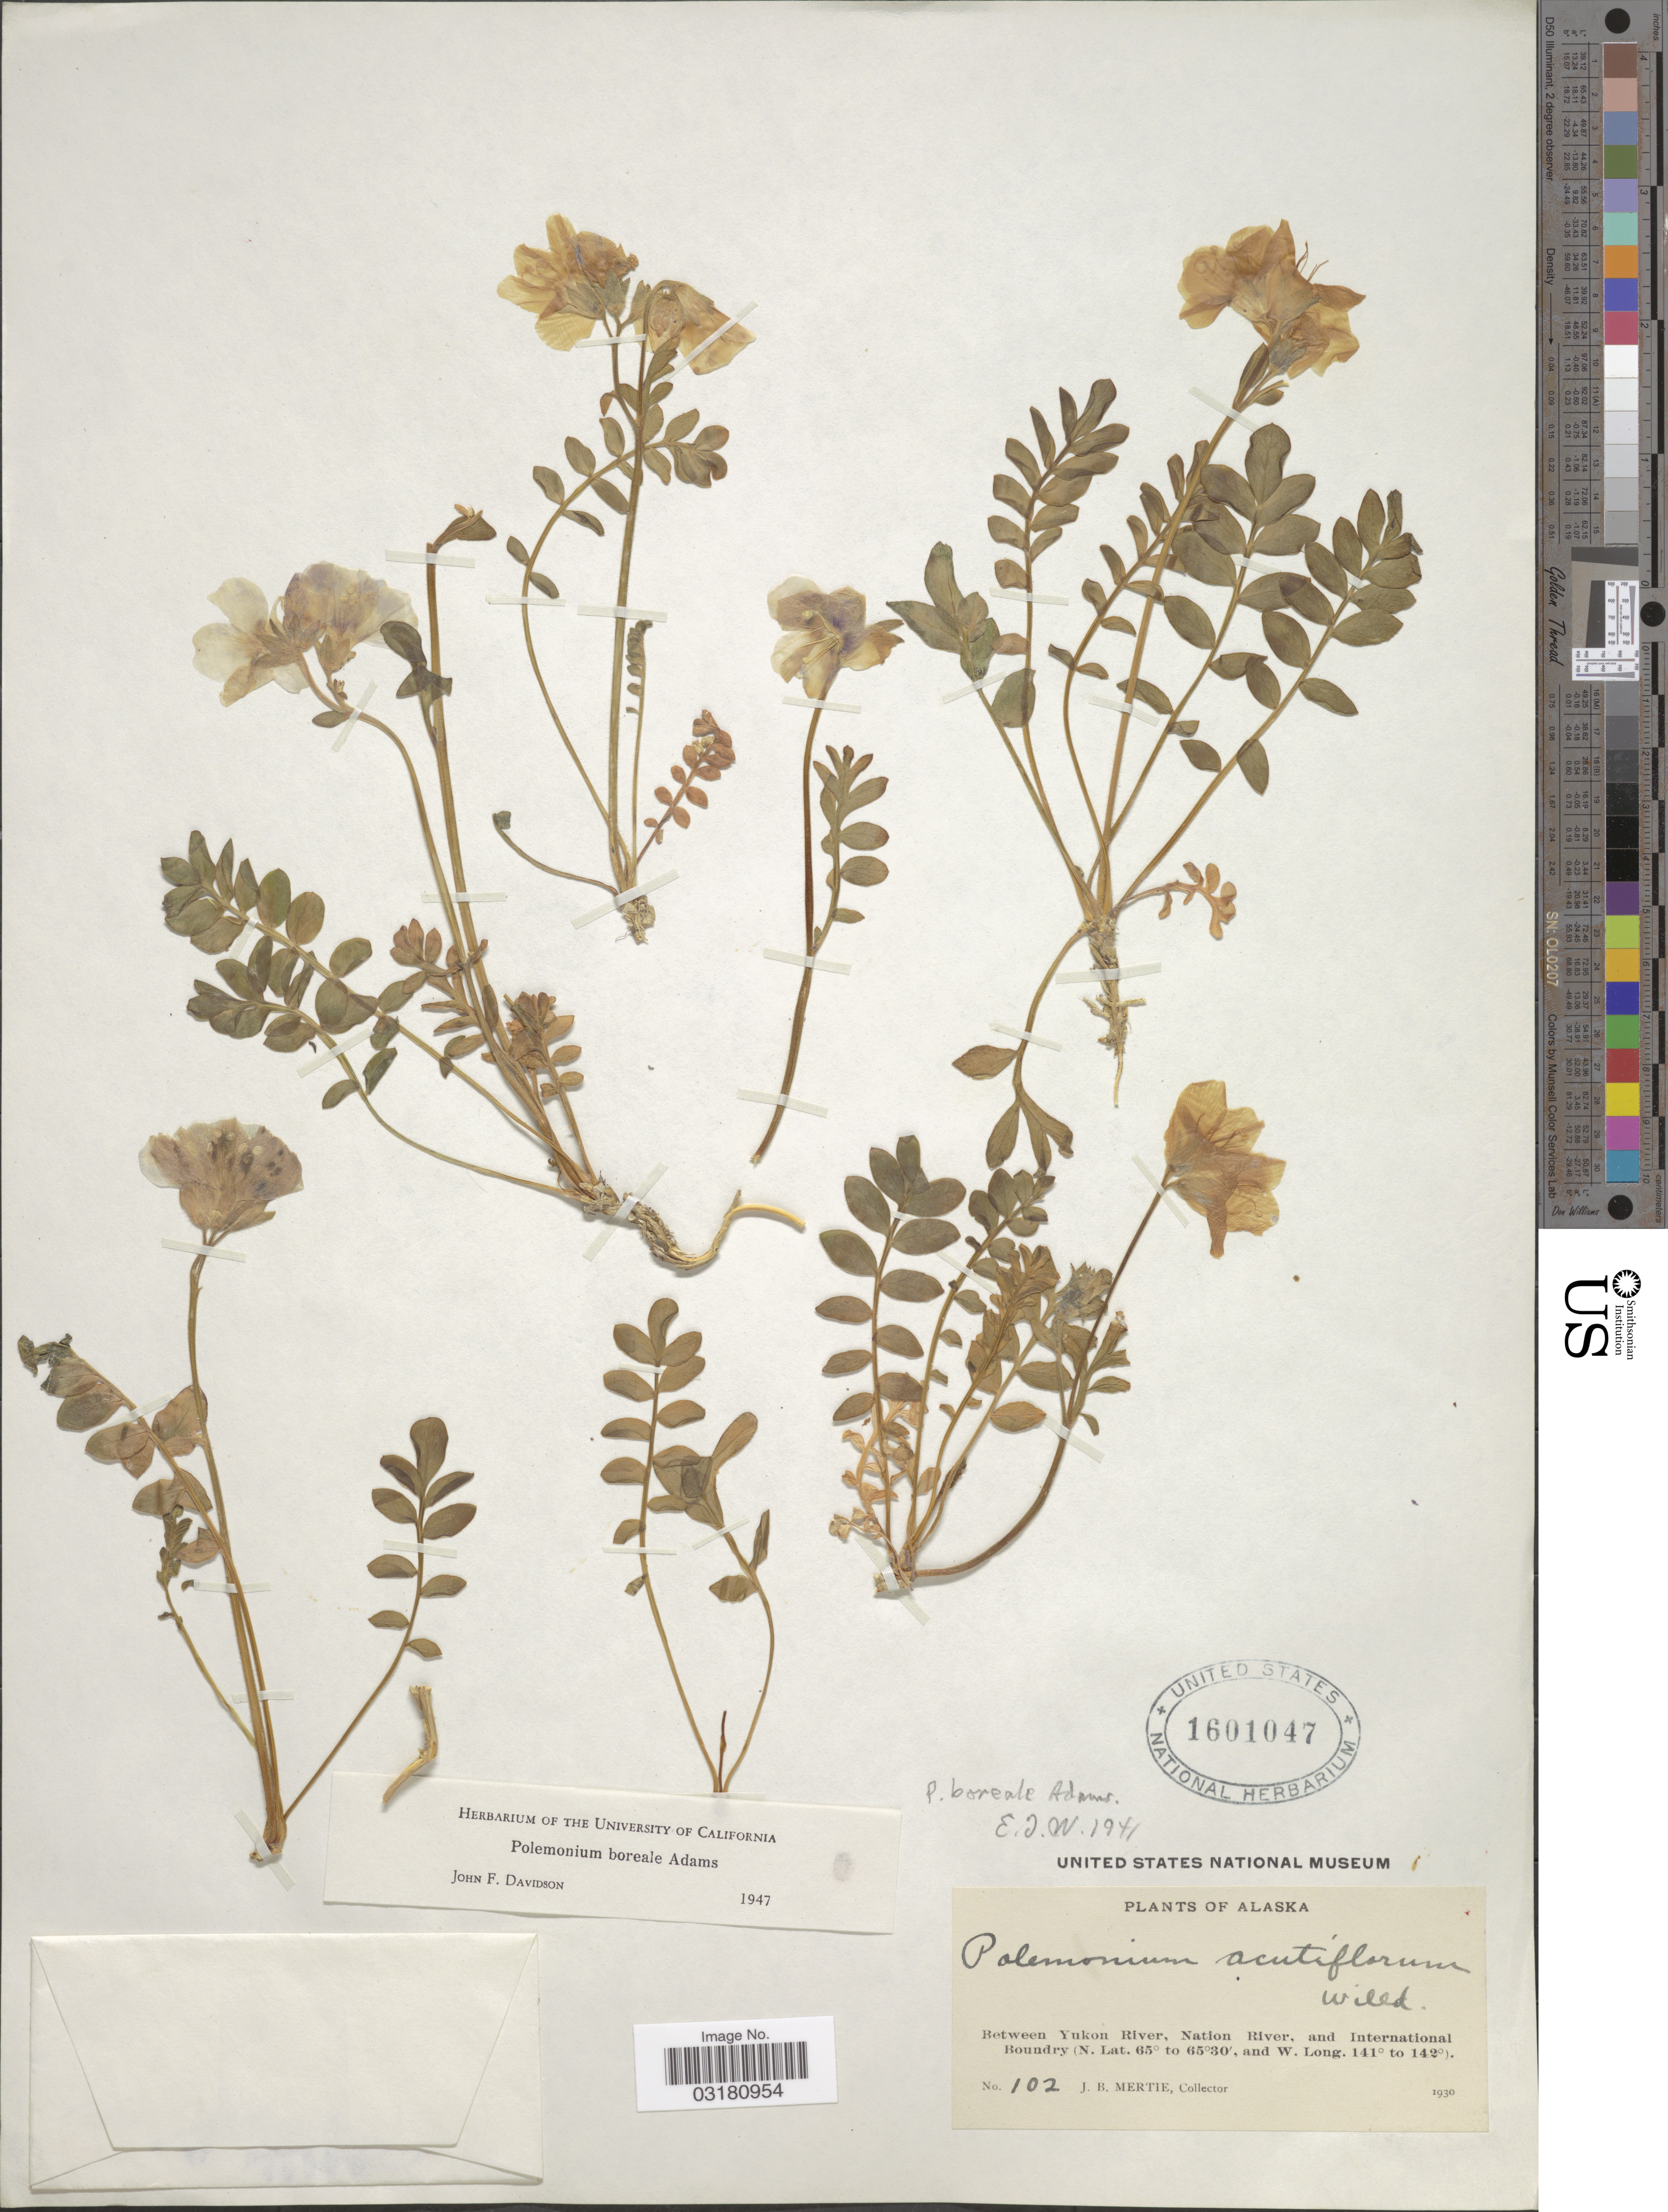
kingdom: Plantae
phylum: Tracheophyta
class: Magnoliopsida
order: Ericales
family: Polemoniaceae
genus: Polemonium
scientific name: Polemonium boreale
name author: Adams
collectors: J. Mertie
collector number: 102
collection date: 1930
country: United States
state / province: Alaska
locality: Between Yukon River, Nation River, and International Boundary.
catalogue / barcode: US 1601047